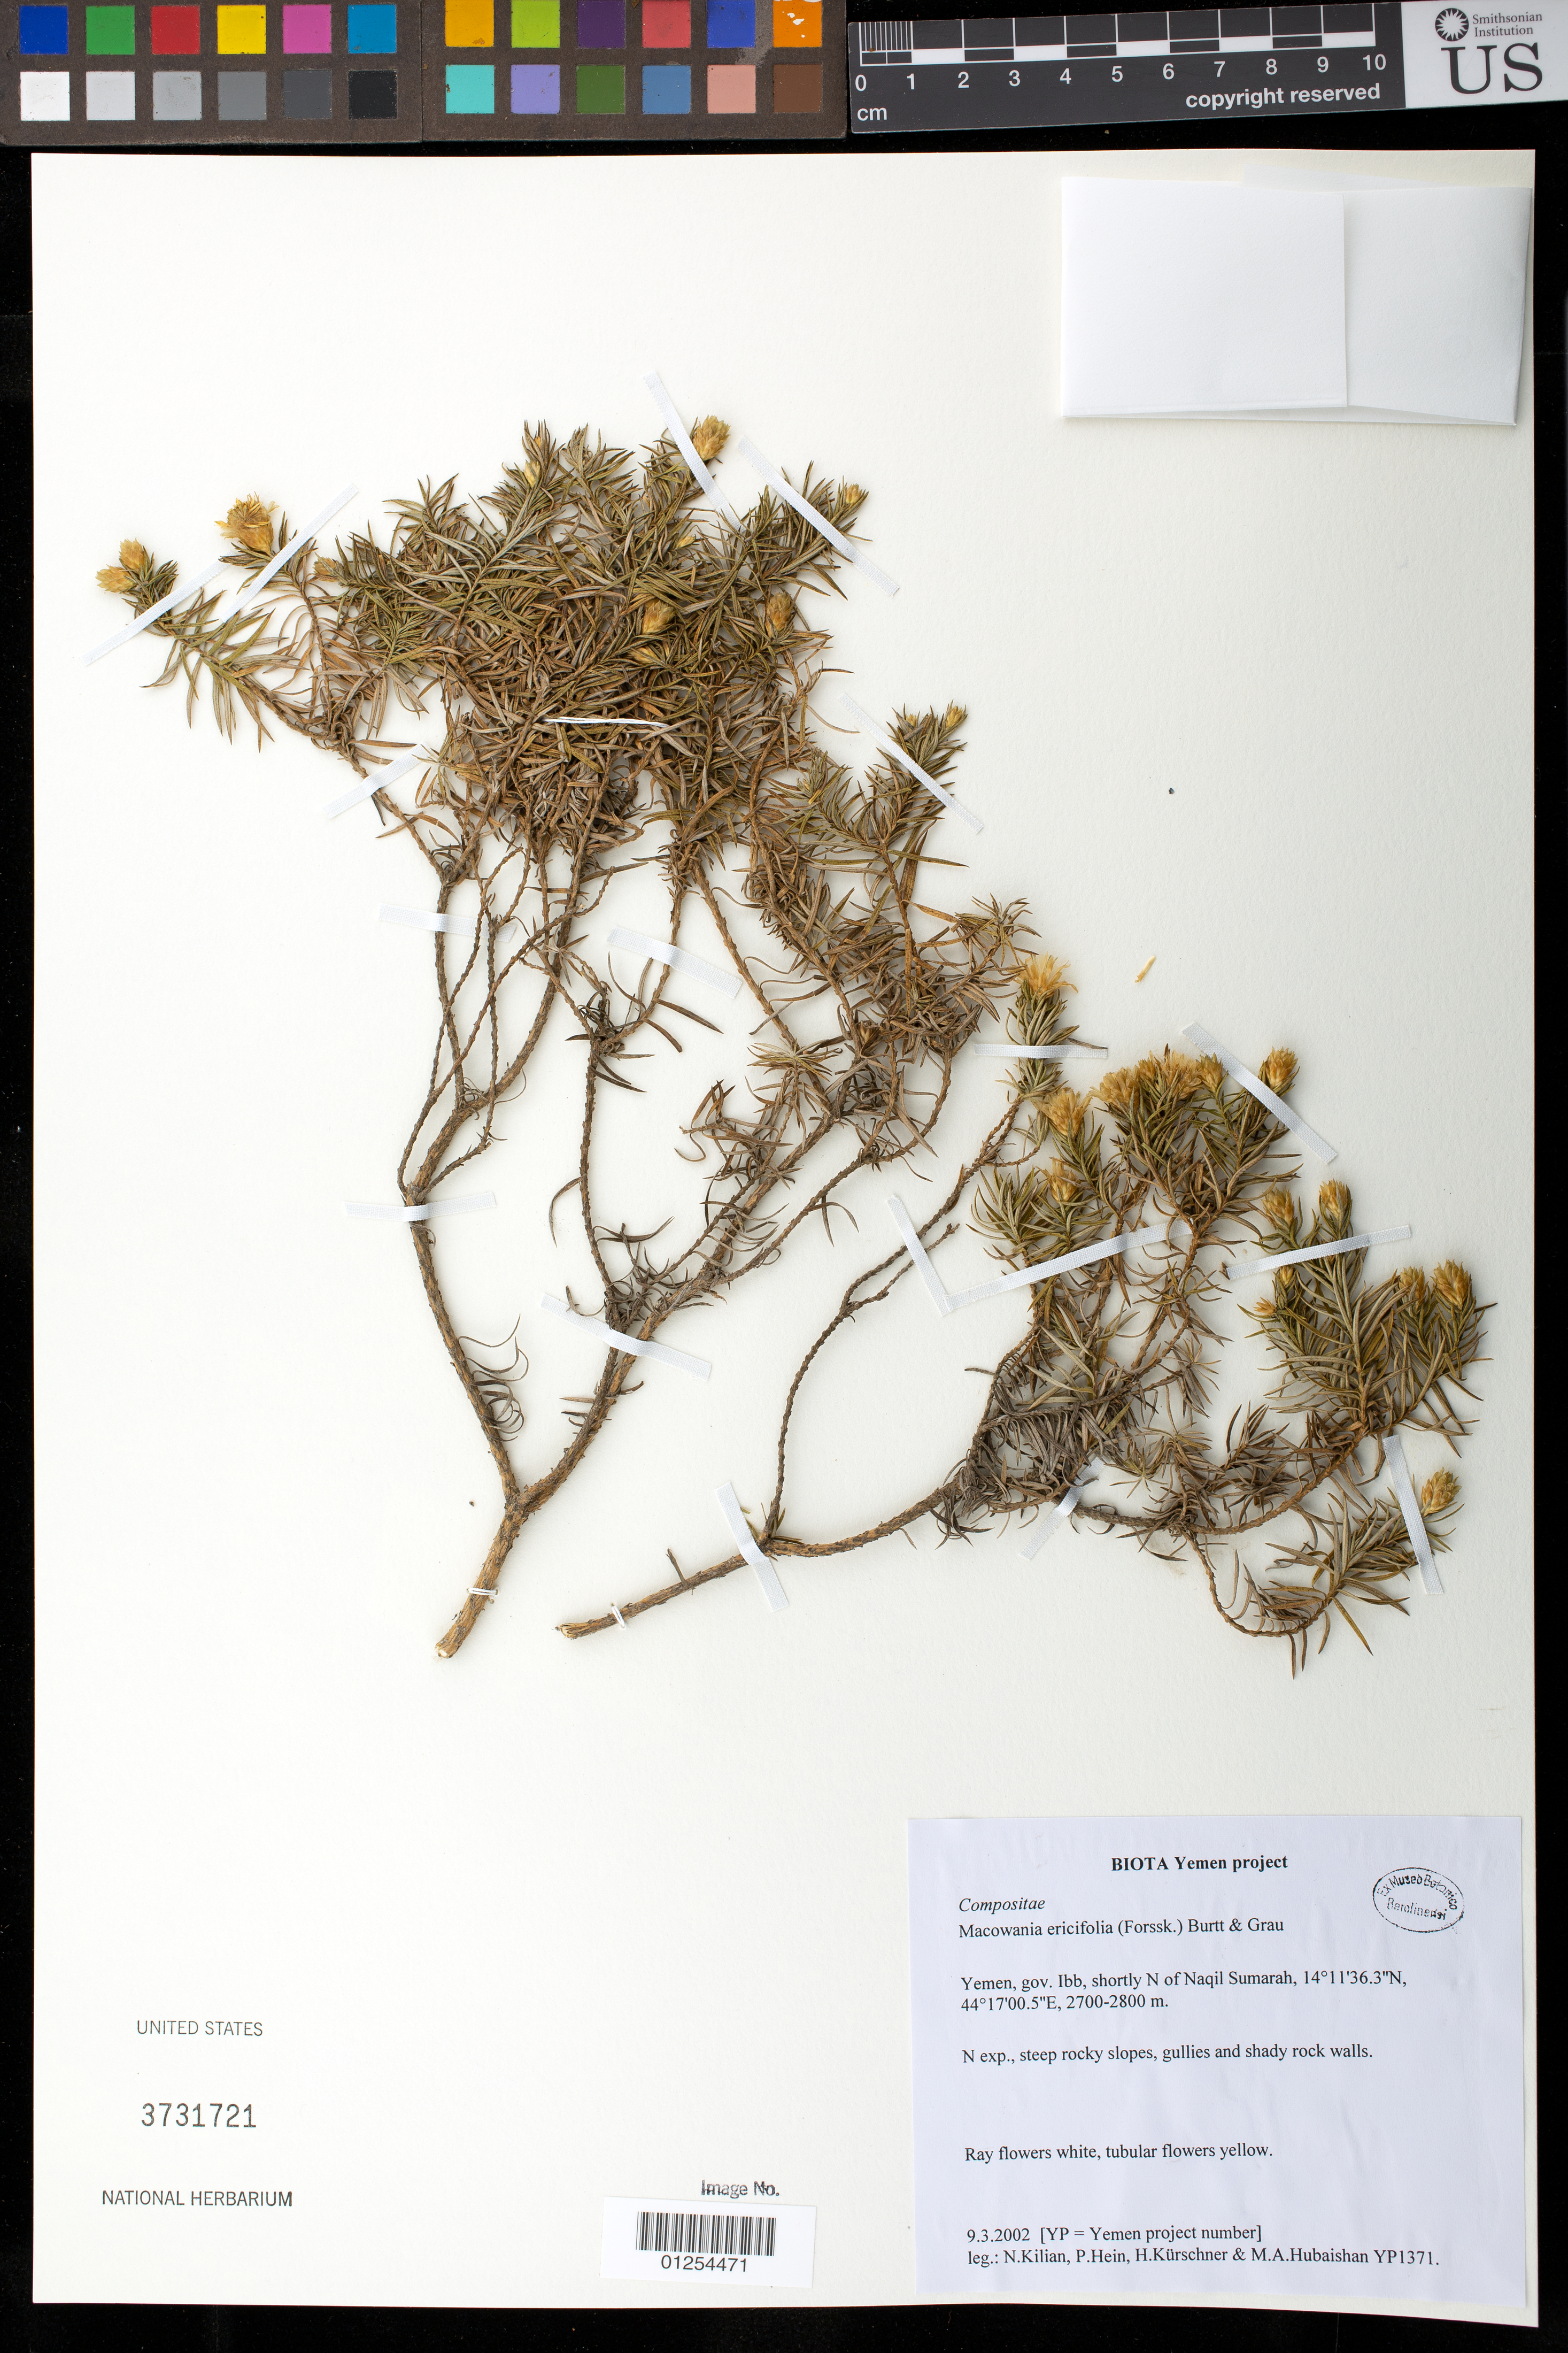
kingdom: Plantae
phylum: Tracheophyta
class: Magnoliopsida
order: Asterales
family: Asteraceae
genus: Macowania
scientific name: Macowania ericifolia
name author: (Forssk.) B.L. Burtt & Grau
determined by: Kilian, Norbert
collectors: N. Kilian, P. Hein & M. Hubaishan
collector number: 1371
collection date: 2002-03-09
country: Yemen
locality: Yemen, gov. Ibb, shortly N of Naqil Sumarah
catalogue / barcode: US 3731721